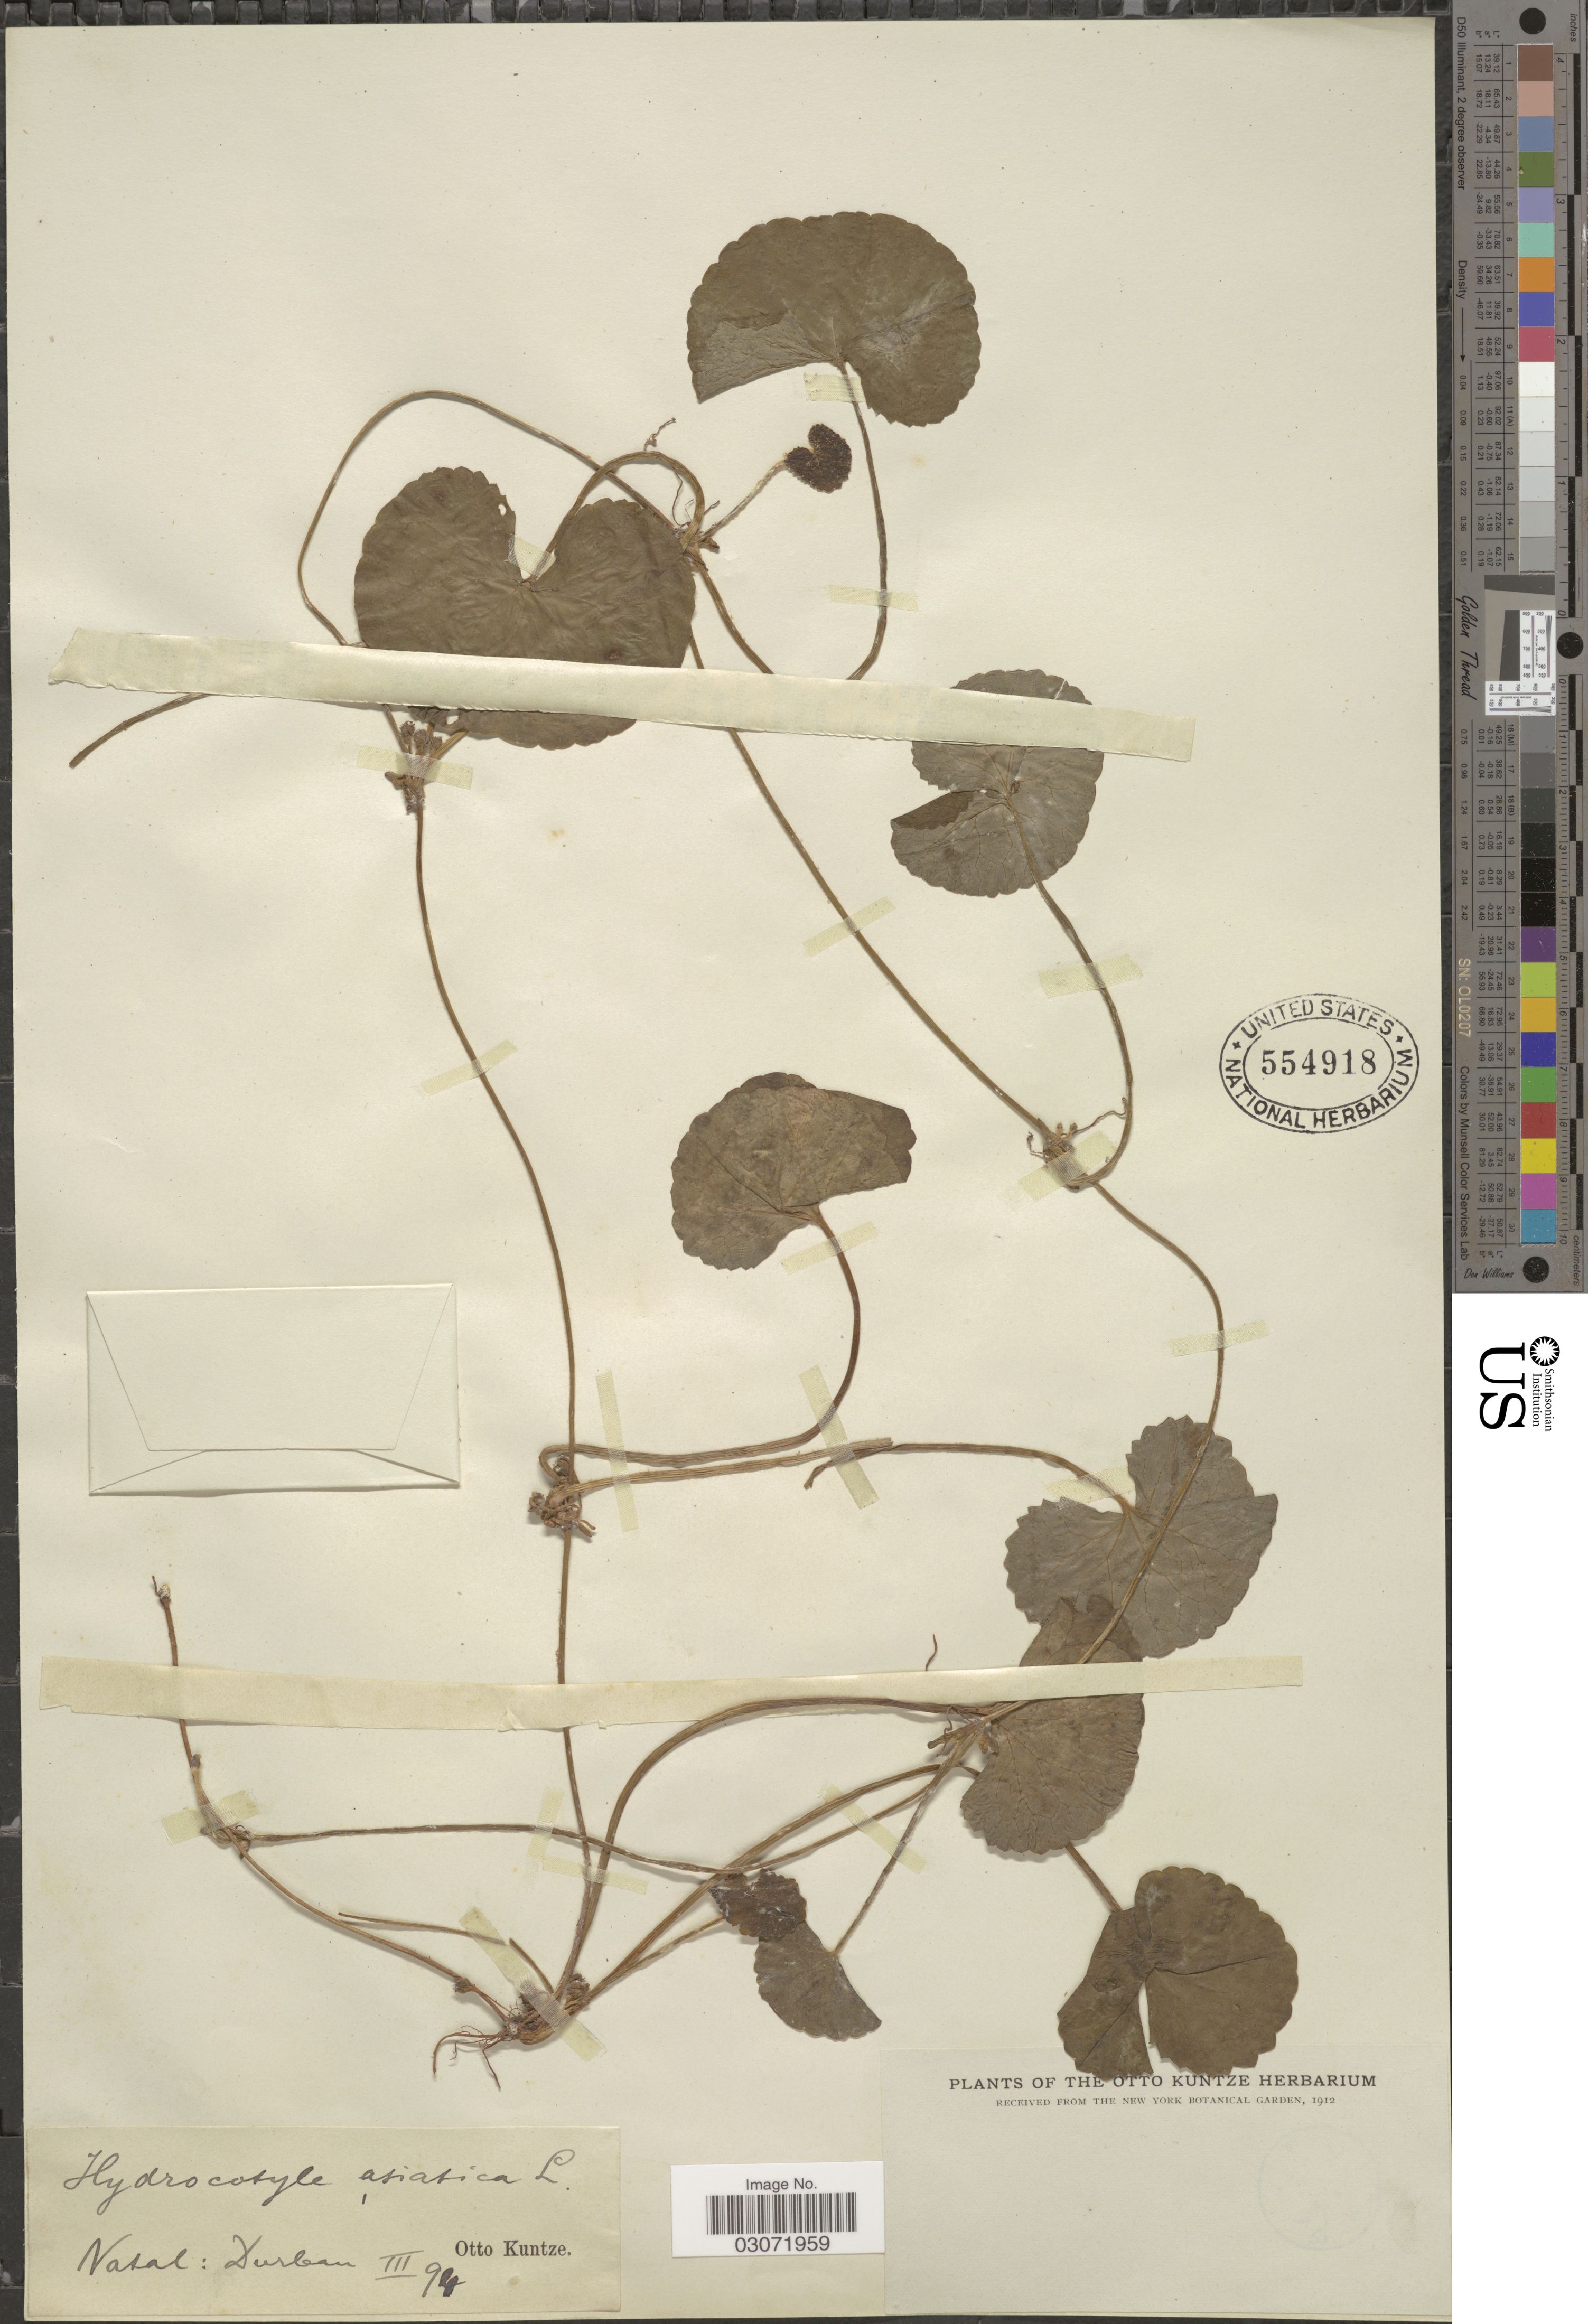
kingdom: Plantae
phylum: Tracheophyta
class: Magnoliopsida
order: Apiales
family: Apiaceae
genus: Centella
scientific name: Centella asiatica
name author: (L.) Urb.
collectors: C.E.O. Kuntze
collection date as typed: Transcribed d/m/y: /3/94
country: South Africa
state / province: KwaZulu-Natal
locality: Natal: Durban.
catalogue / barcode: US 554918